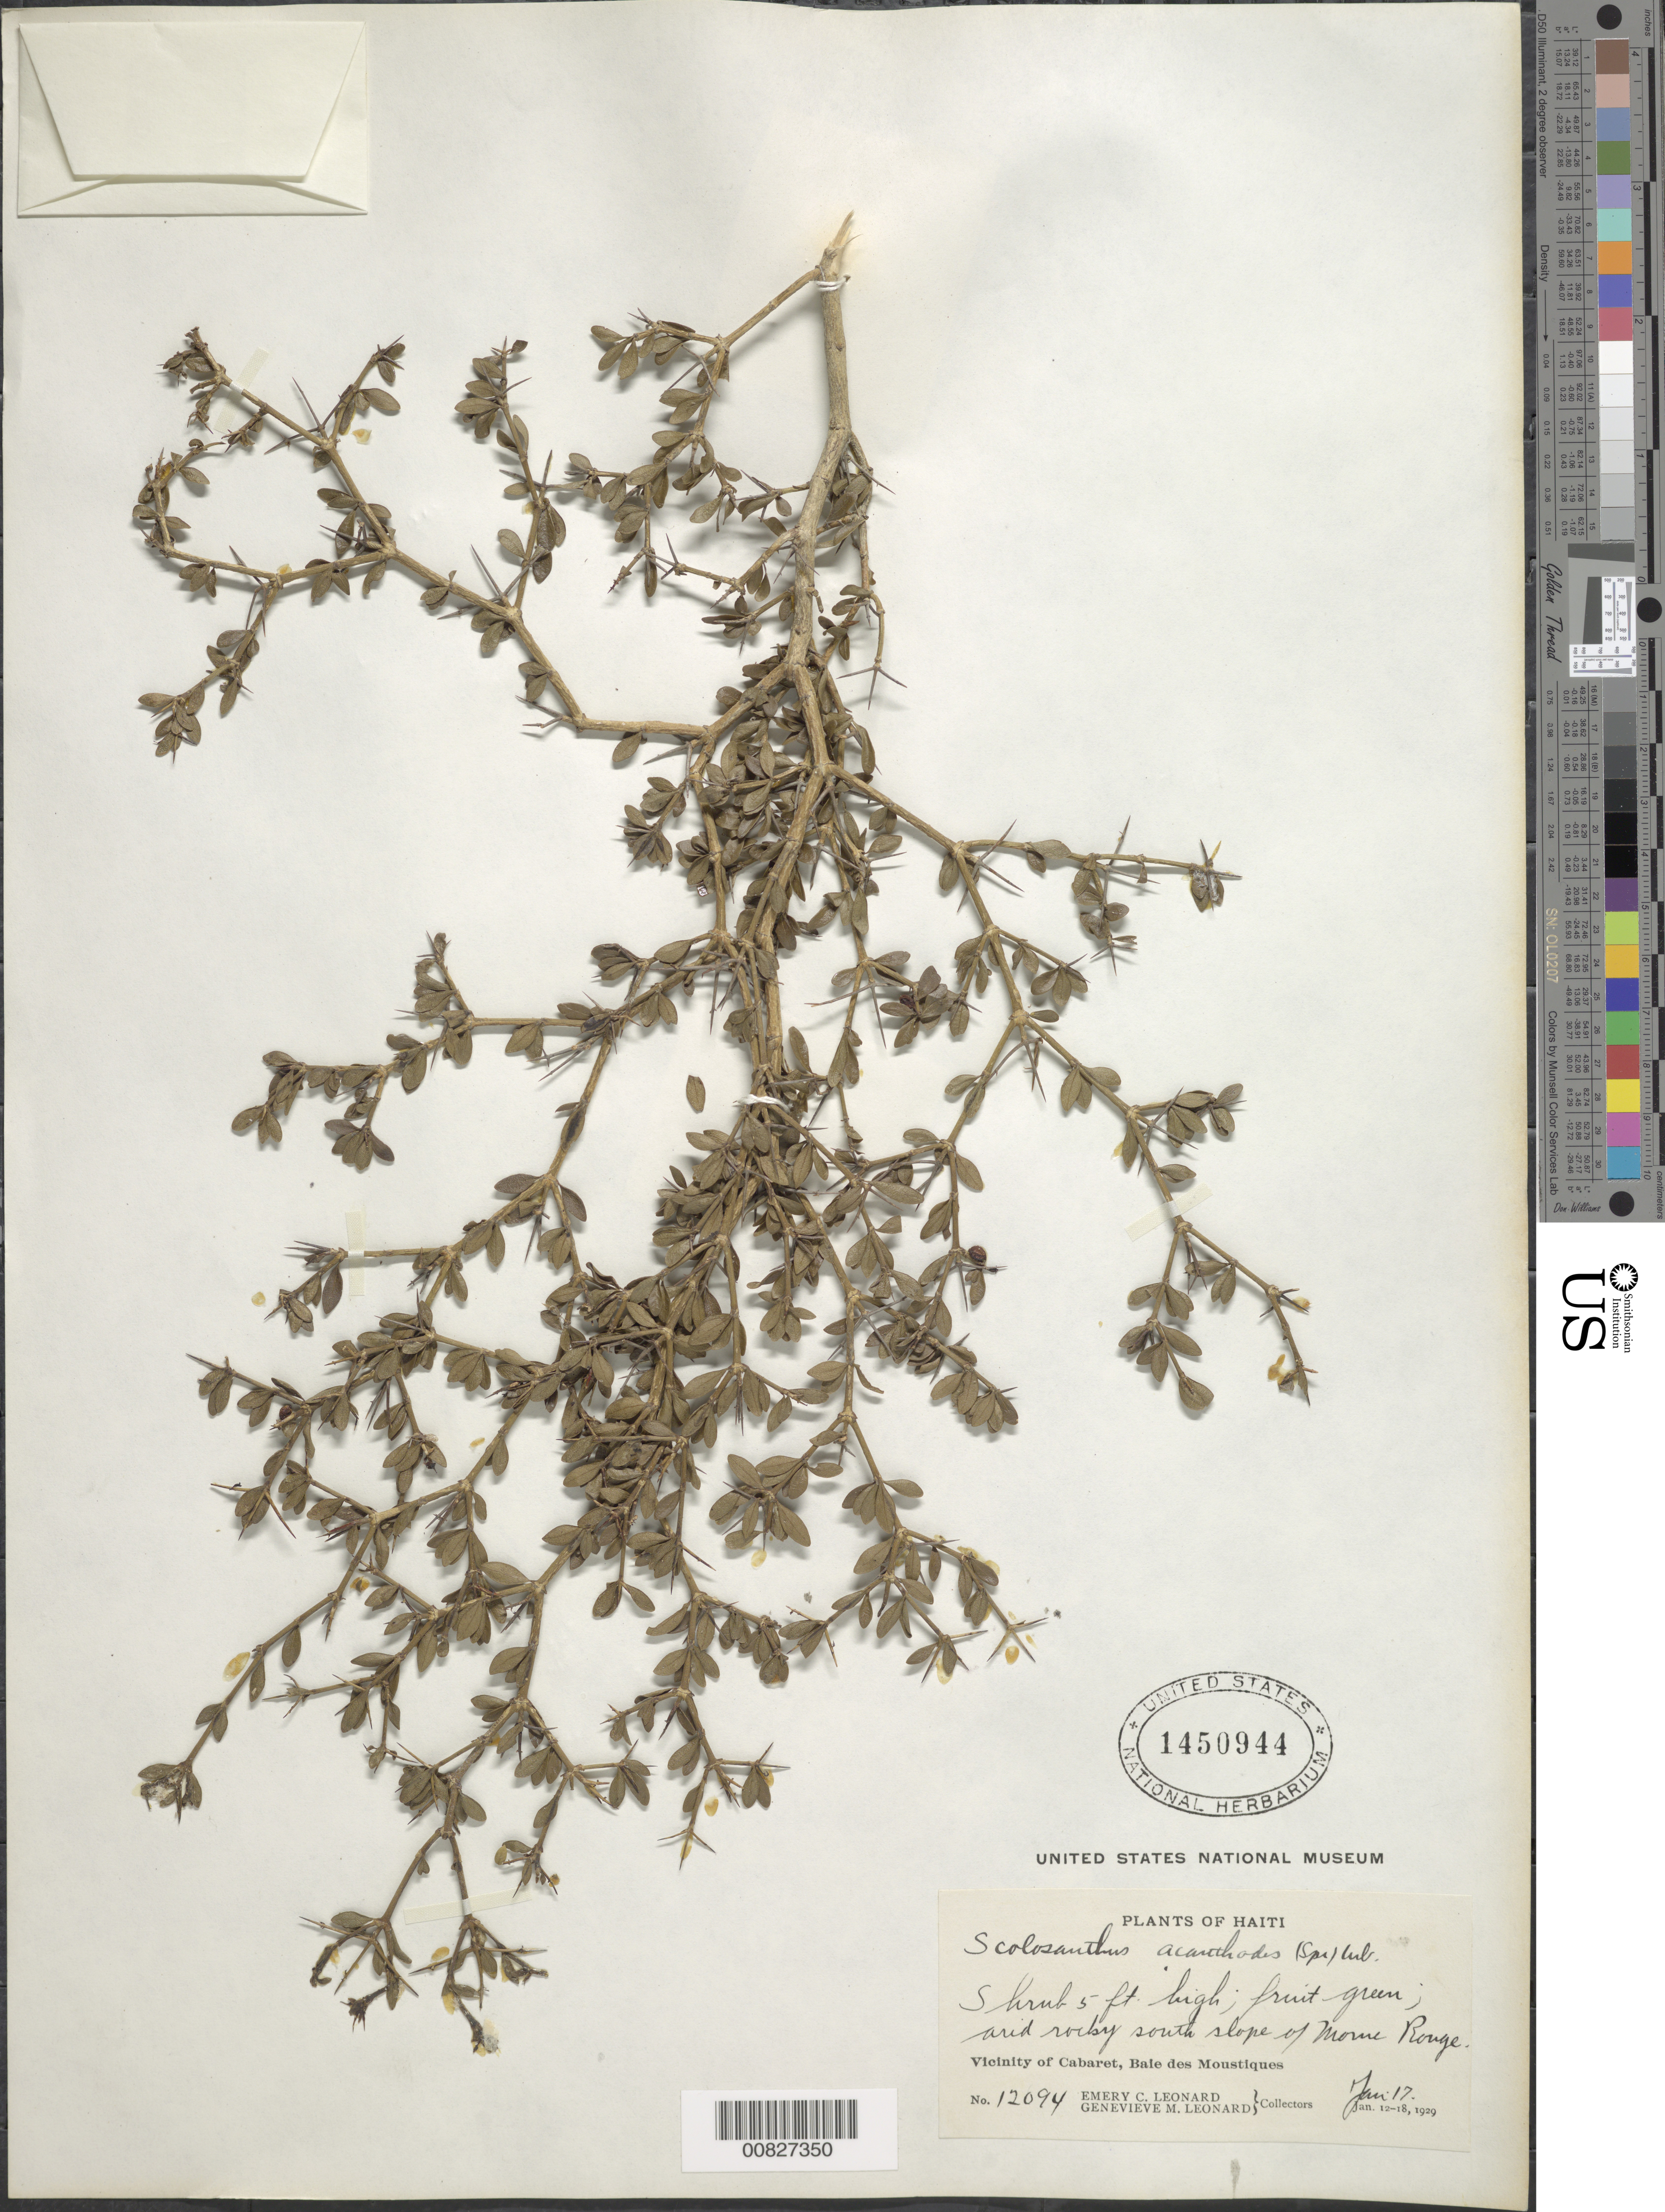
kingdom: Plantae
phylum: Tracheophyta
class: Magnoliopsida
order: Gentianales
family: Rubiaceae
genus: Scolosanthus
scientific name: Scolosanthus acanthodes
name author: (Spreng.) Urb.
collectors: E. C. Leonard & G. M. Leonard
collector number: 12094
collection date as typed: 17 Jan 1929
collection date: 1929-01-17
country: Haiti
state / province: Nord-Ouest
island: Hispaniola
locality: Vicinity of Cabaret, Baie des Moustiques, south slope of Morne Rouge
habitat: Arid rocky slope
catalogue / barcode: US 1450944